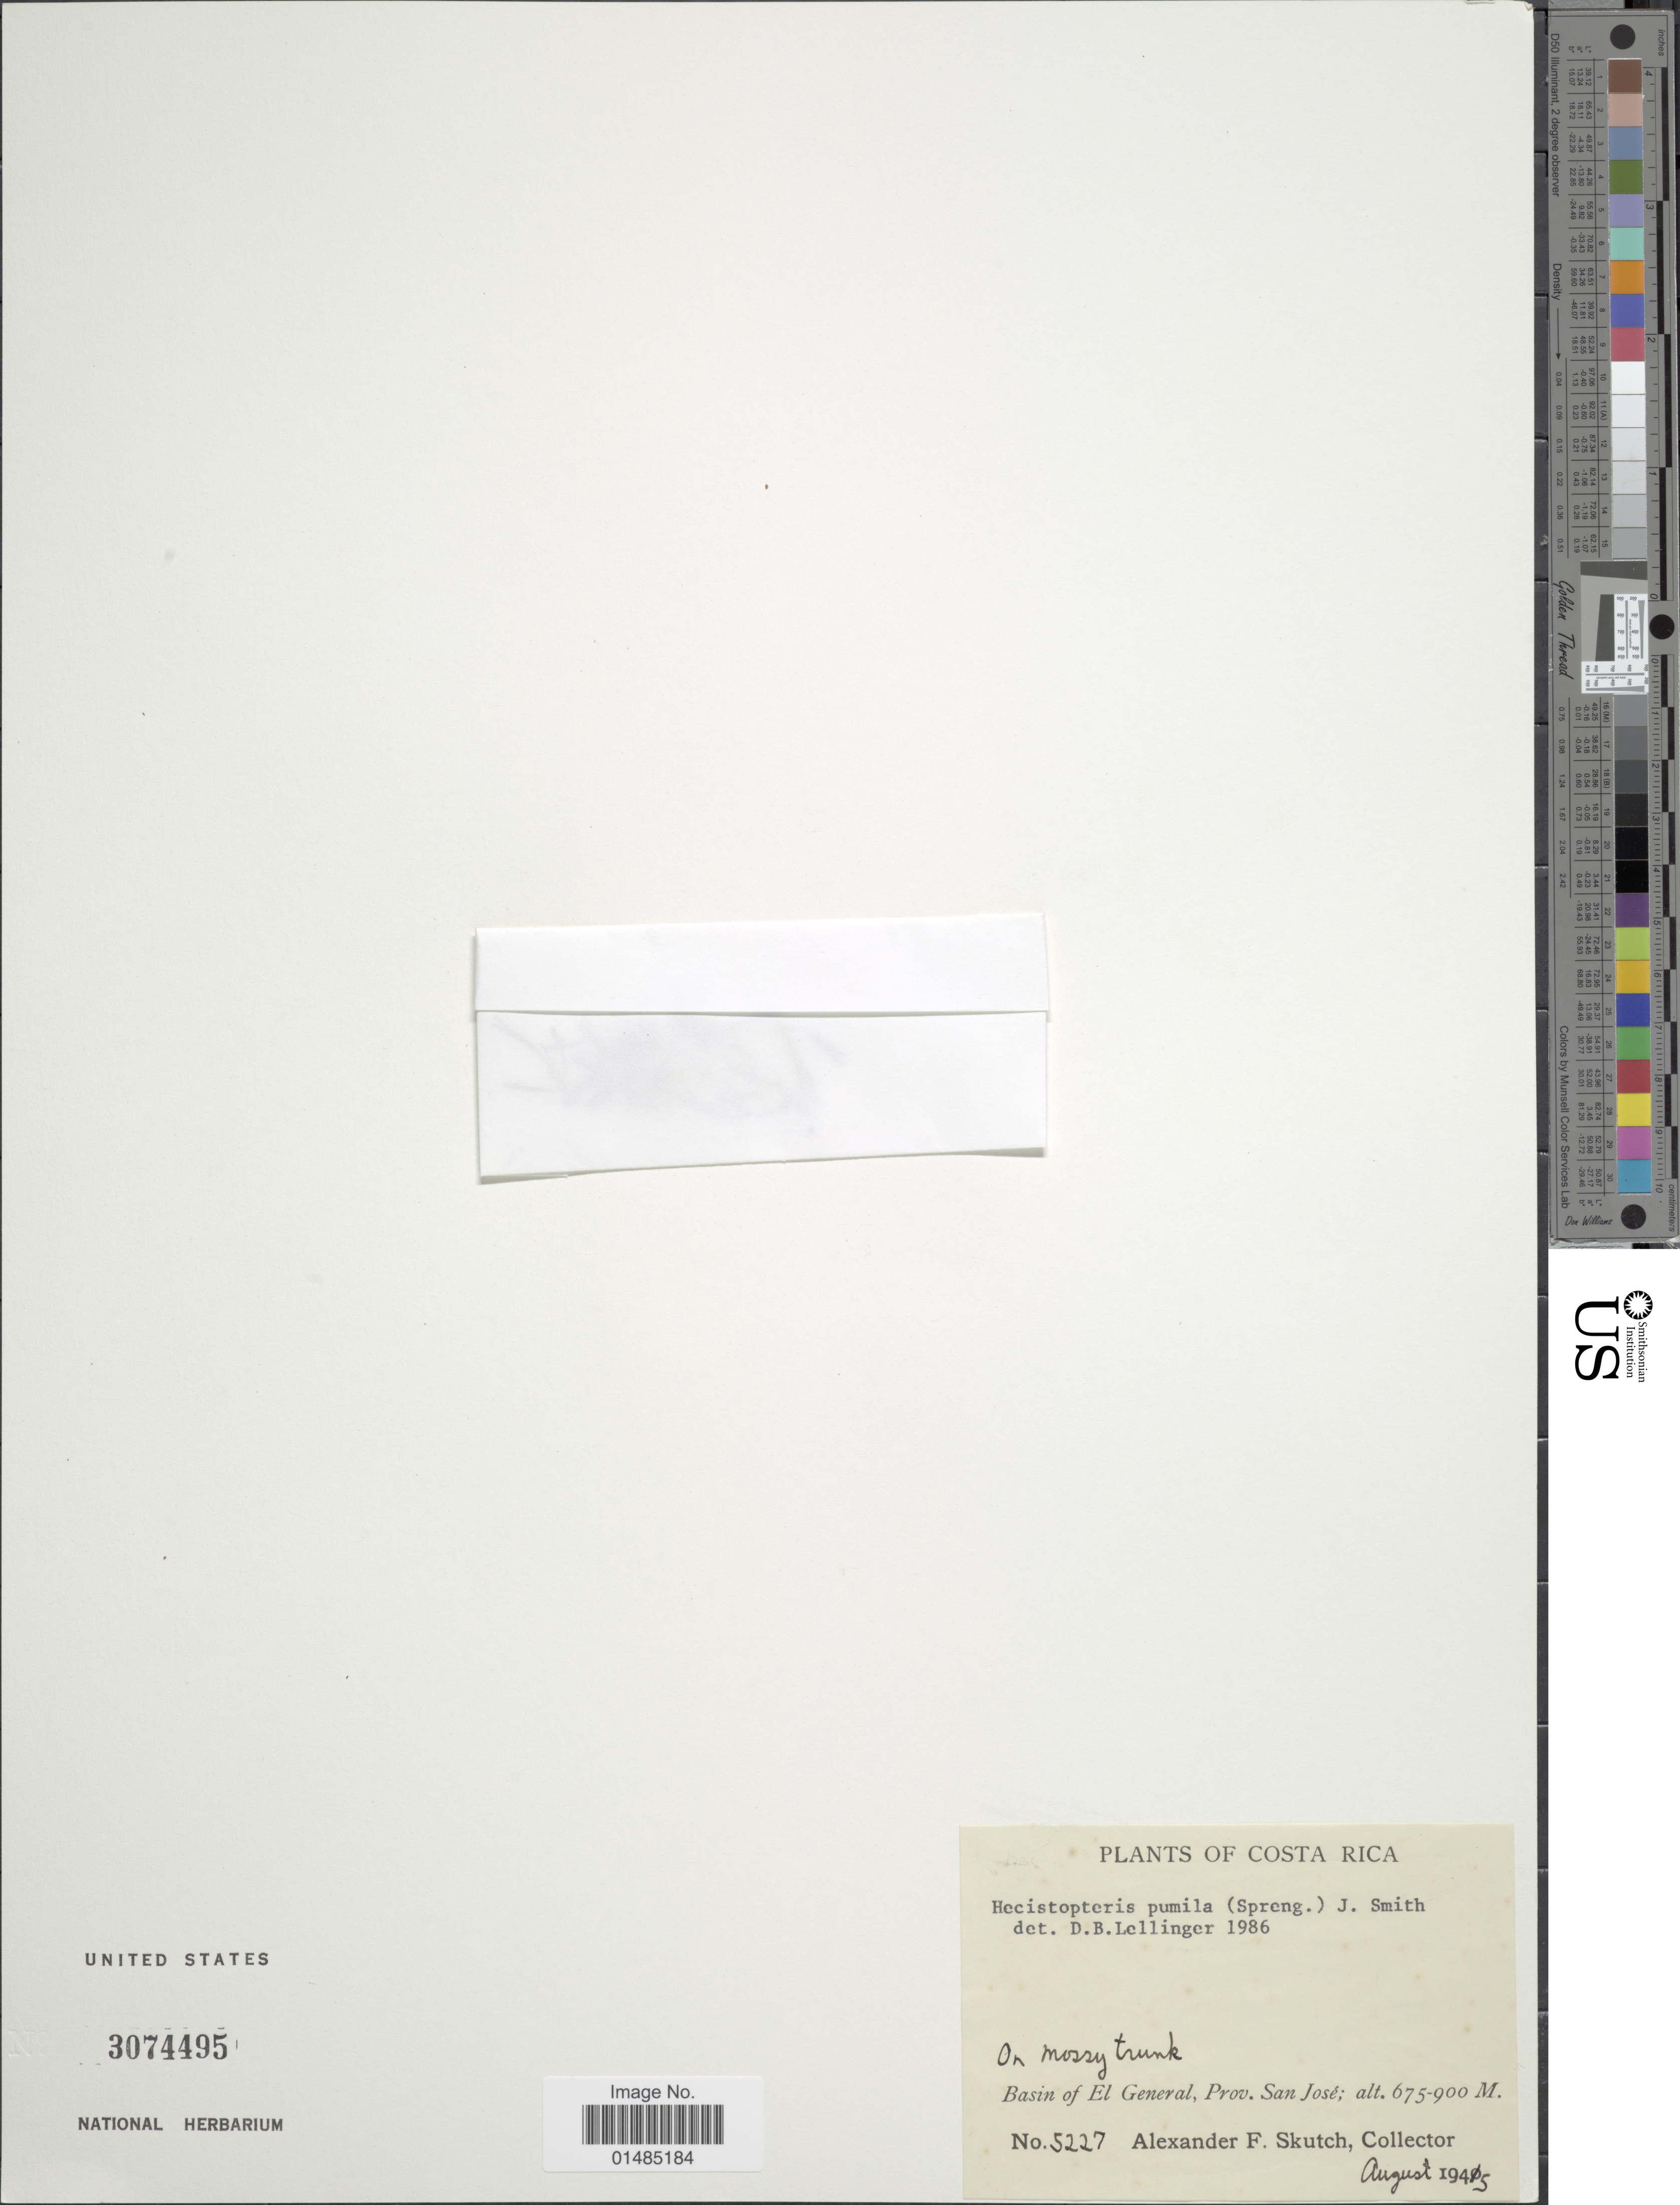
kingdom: Plantae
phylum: Tracheophyta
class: Polypodiopsida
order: Polypodiales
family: Pteridaceae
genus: Hecistopteris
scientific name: Hecistopteris pumila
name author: Christ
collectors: A. F. Skutch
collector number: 5227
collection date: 1945-08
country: Costa Rica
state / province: San José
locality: Costa Rica, Basin of El General, prov. San José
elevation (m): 675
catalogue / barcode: US 3074495